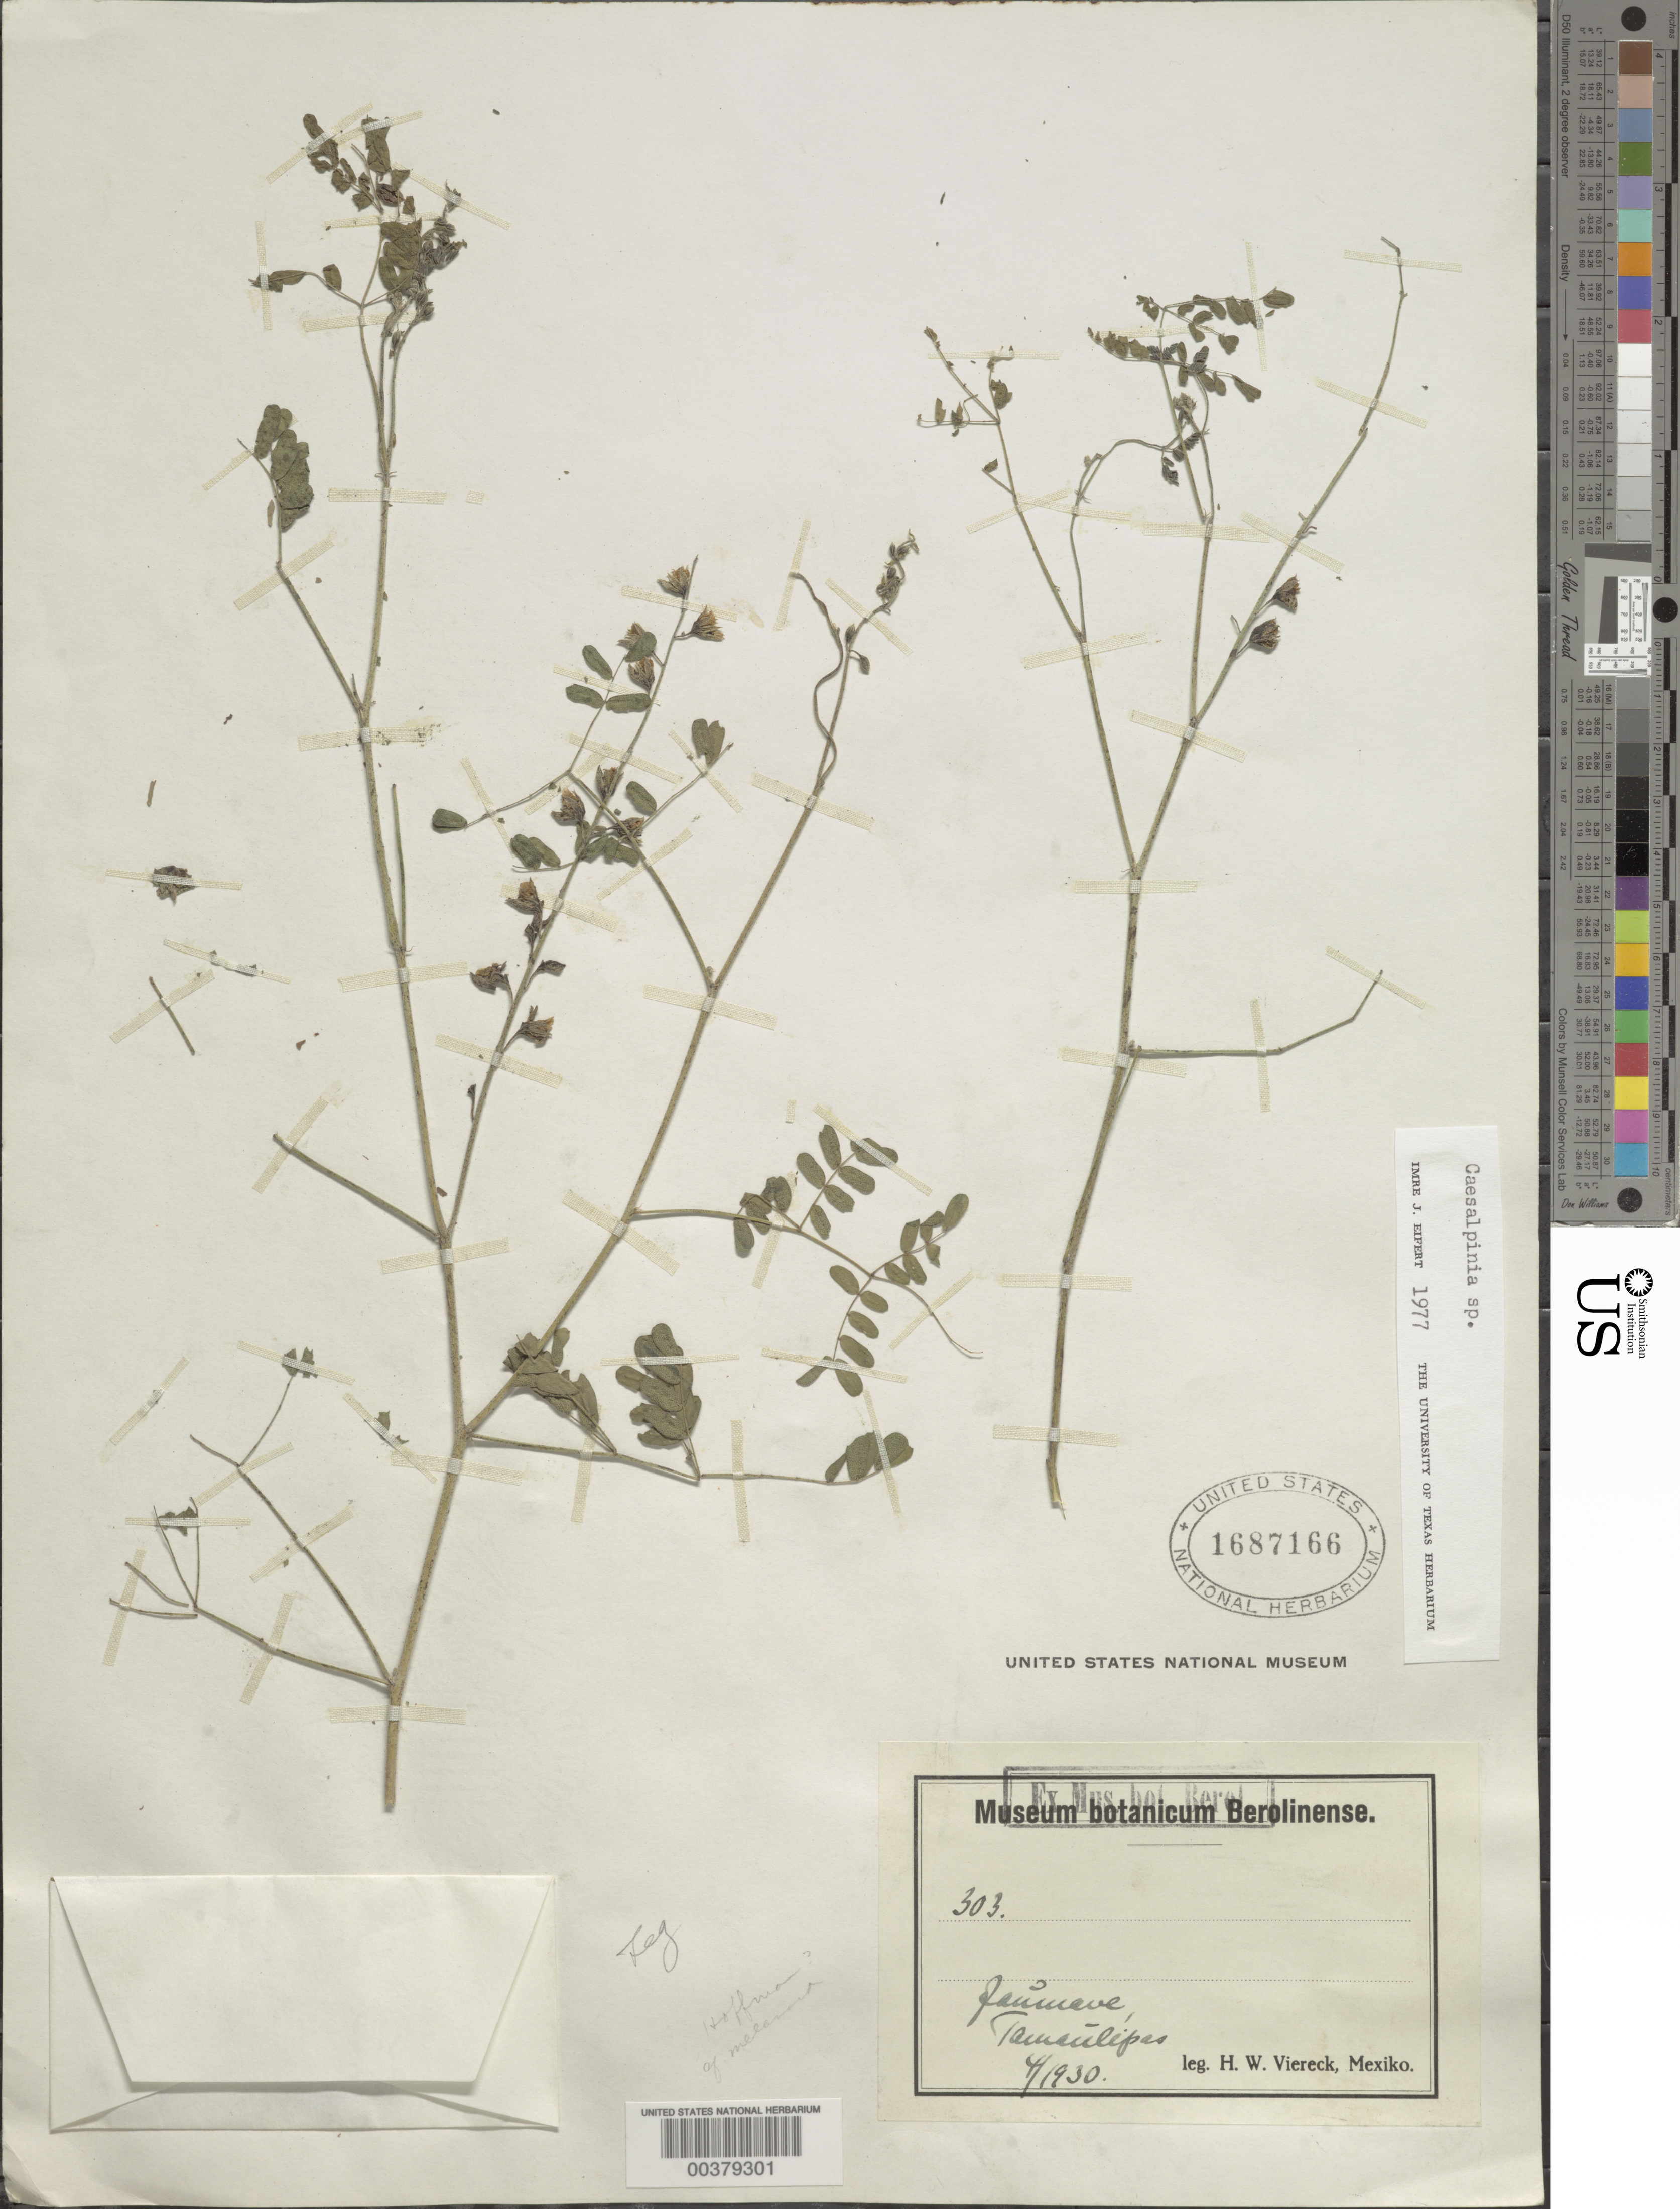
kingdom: Plantae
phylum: Tracheophyta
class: Magnoliopsida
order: Fabales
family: Fabaceae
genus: Caesalpinia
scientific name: Caesalpinia sp.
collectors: H. W. Viereck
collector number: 303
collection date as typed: Apr 1930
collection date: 1930-04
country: Mexico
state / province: Tamaulipas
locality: Fanmave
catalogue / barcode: US 1687166